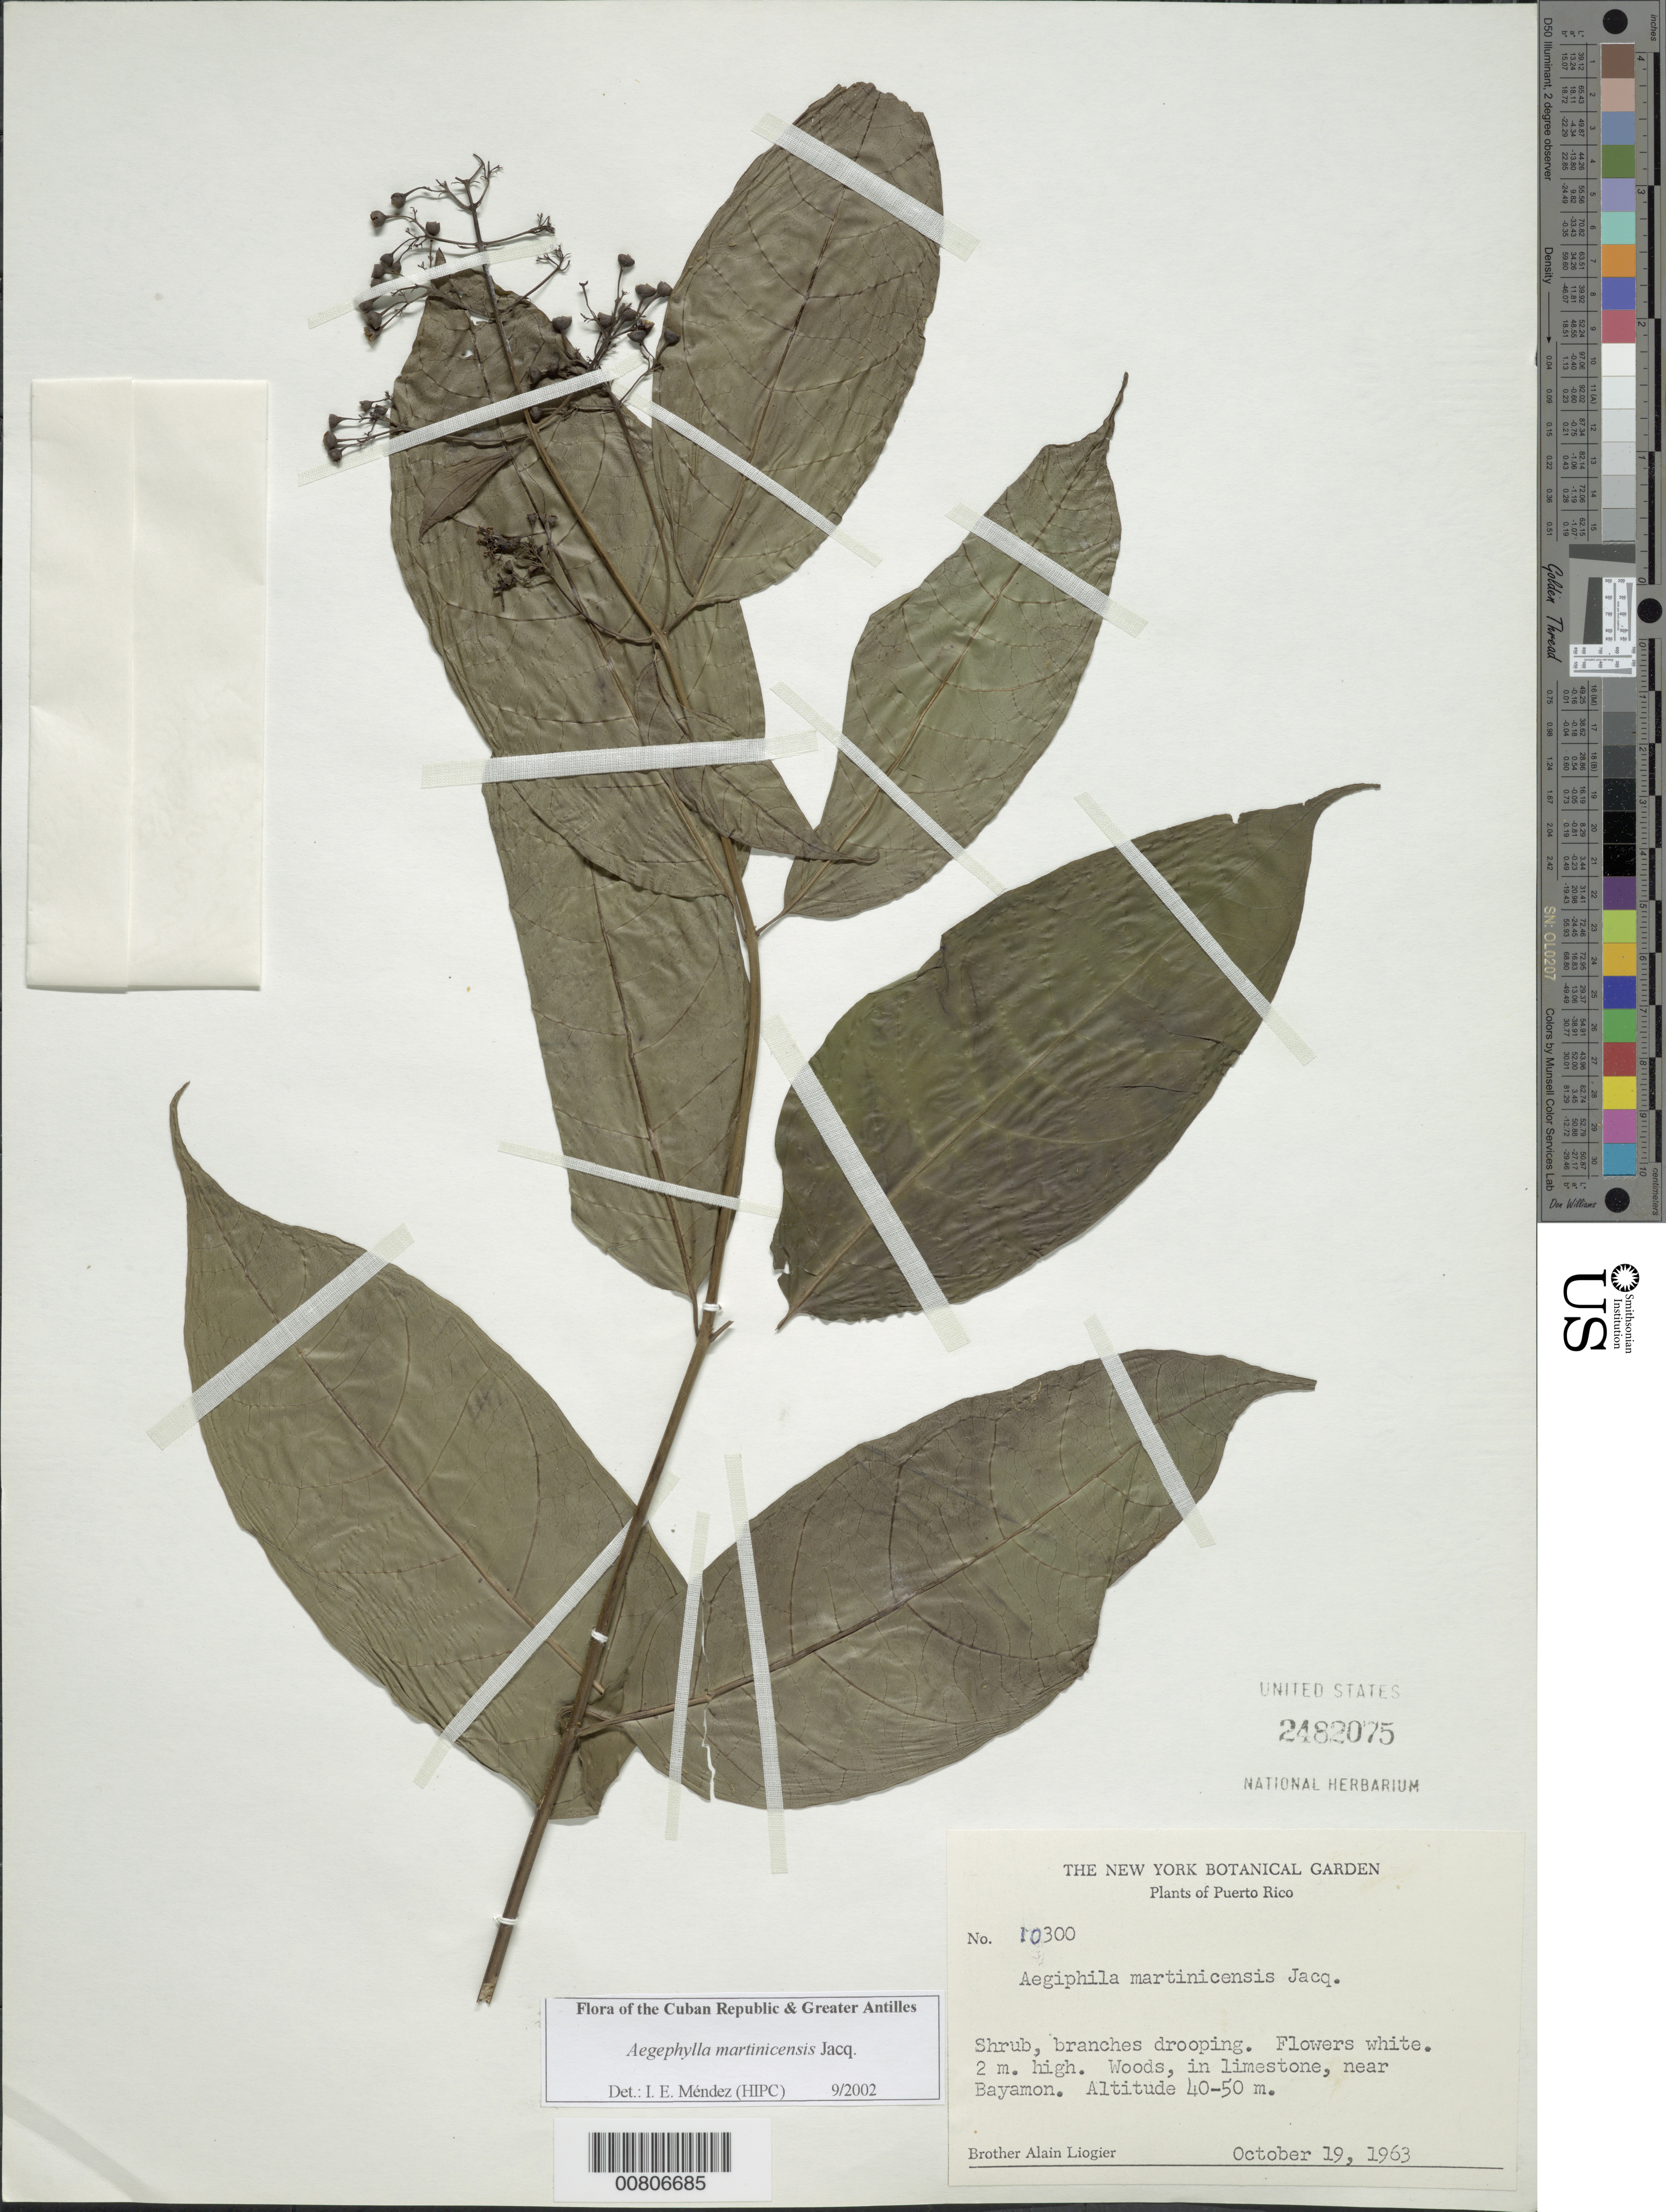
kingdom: Plantae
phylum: Tracheophyta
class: Magnoliopsida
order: Lamiales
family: Lamiaceae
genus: Aegiphila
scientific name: Aegiphila martinicensis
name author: Jacq.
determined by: Méndez, Isidro E., (HIPC)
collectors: A. H. Liogier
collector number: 10300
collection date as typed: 19 Oct 1963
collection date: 1963-10-19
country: Puerto Rico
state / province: Bayamón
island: Puerto Rico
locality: Bayamon, near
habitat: Woods, in limestone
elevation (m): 40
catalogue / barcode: US 2482075